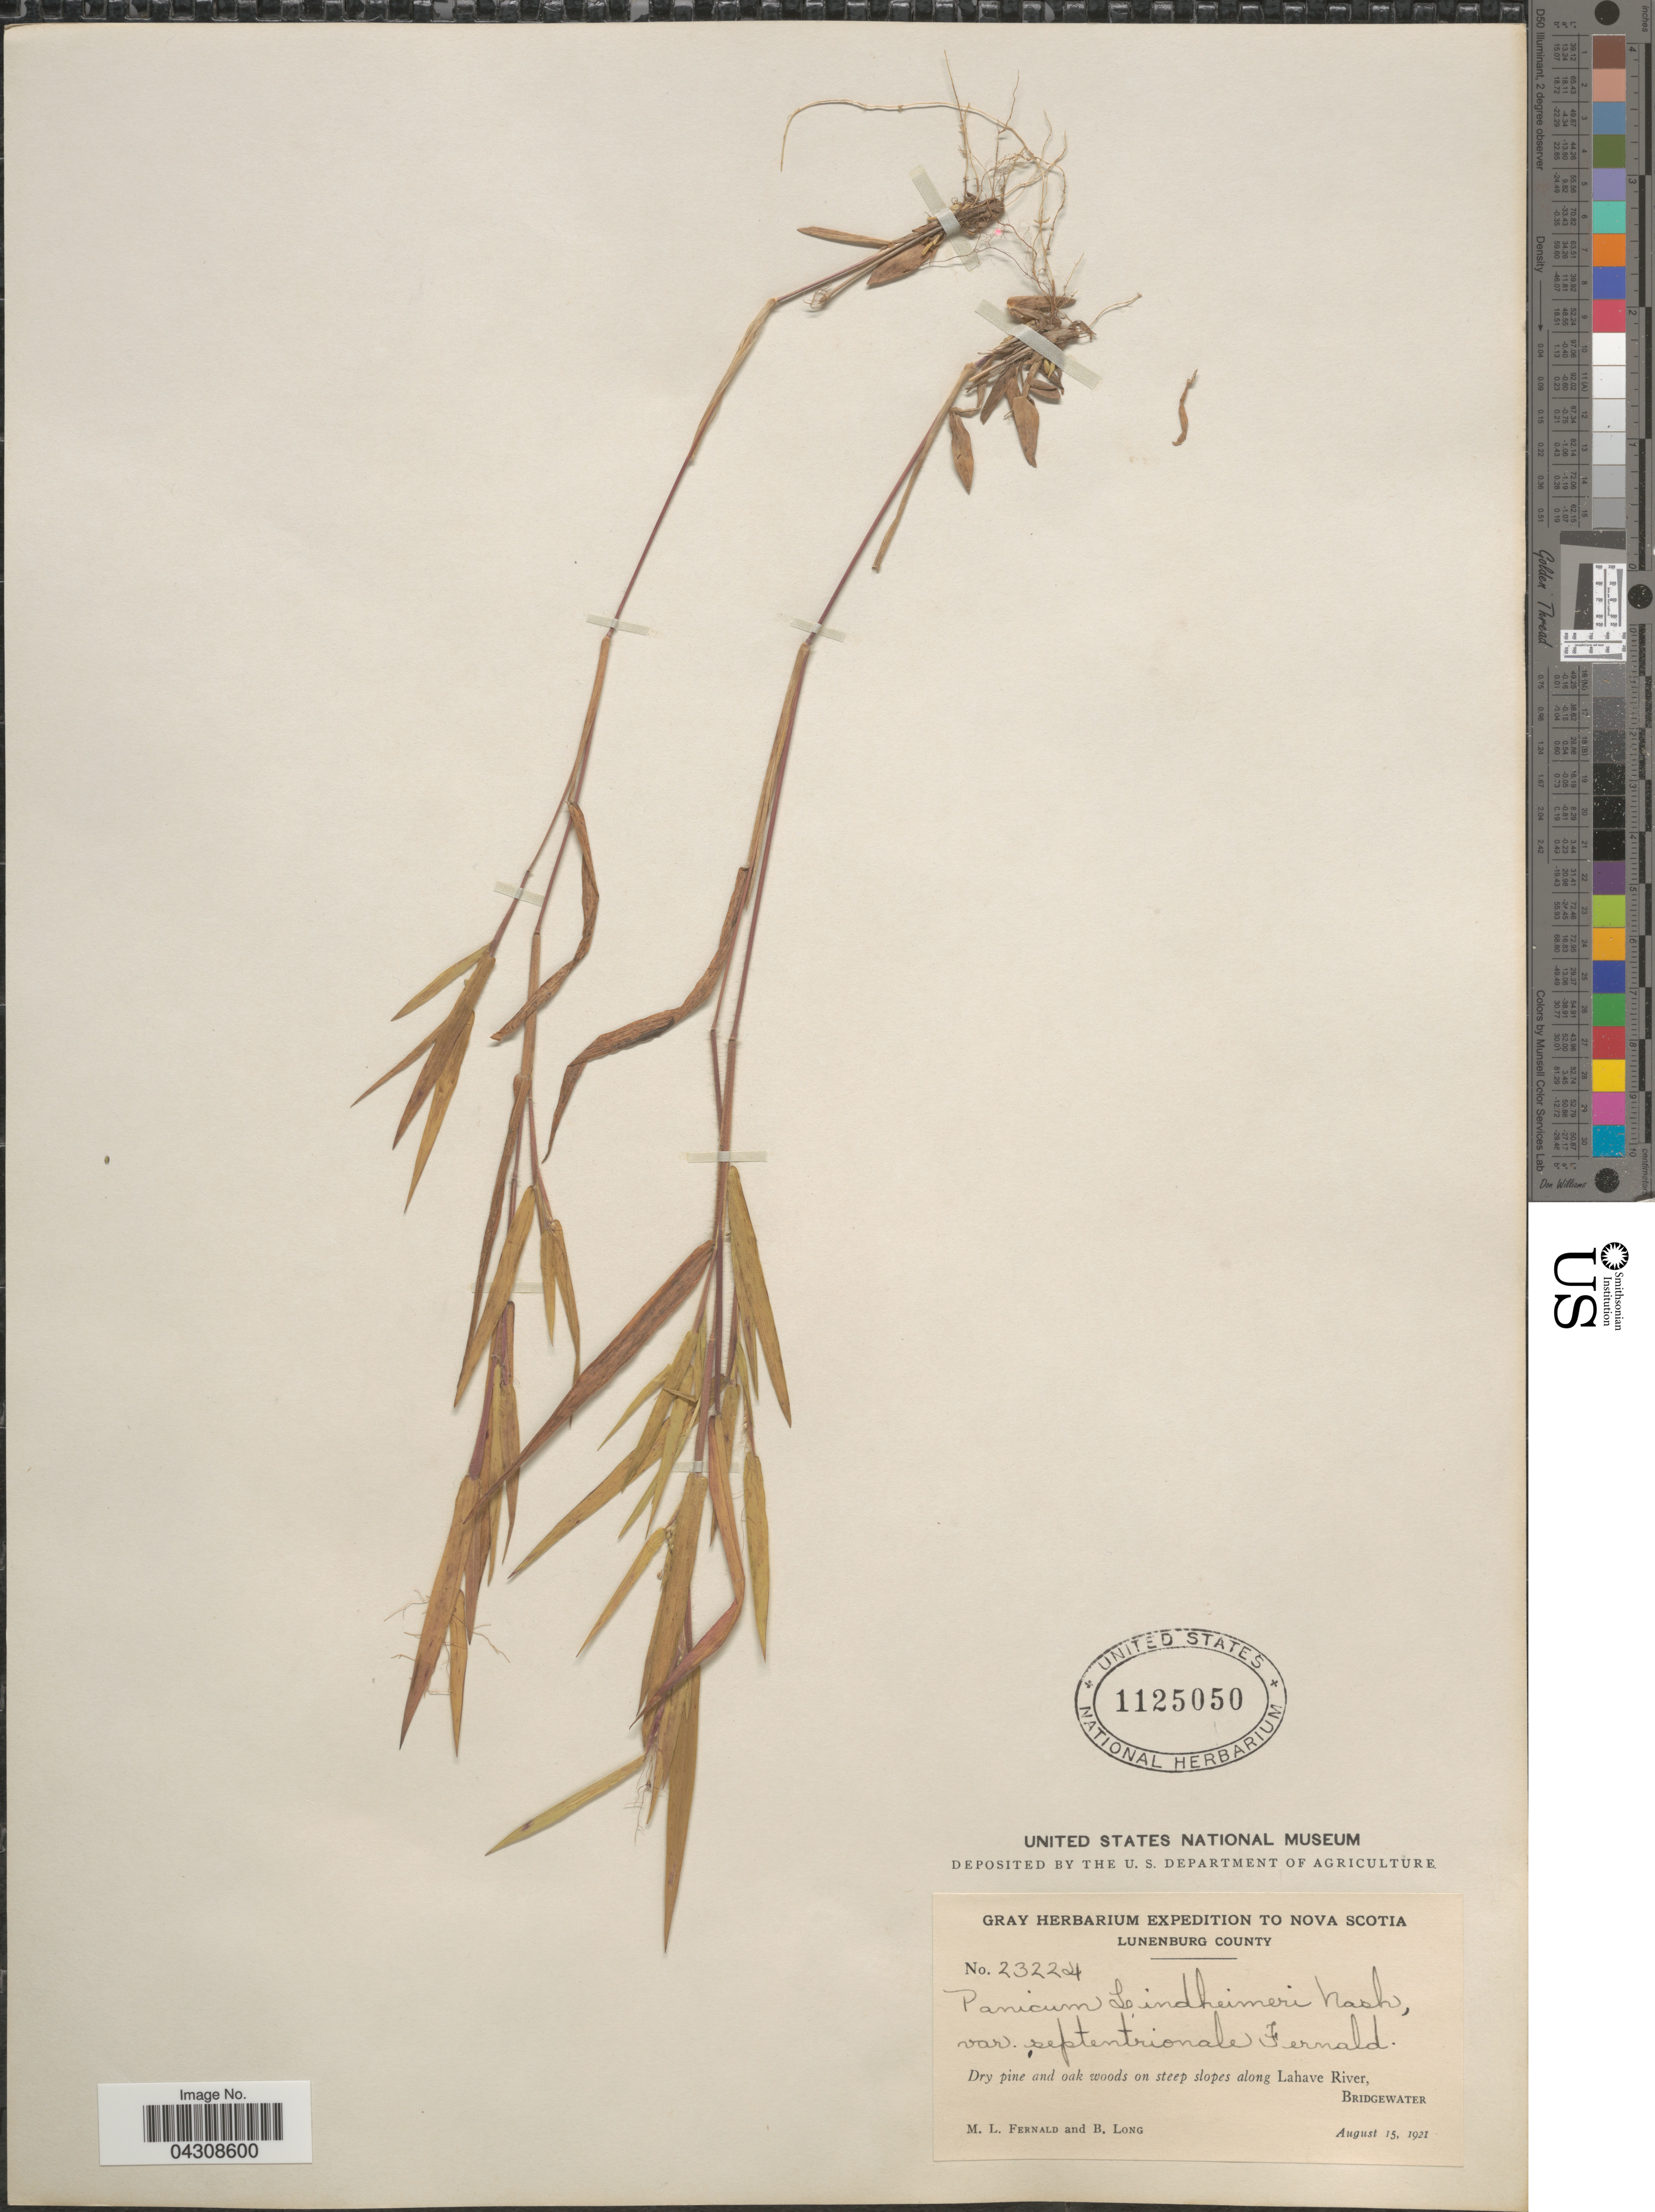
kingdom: Plantae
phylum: Tracheophyta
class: Liliopsida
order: Poales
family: Poaceae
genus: Dichanthelium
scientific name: Dichanthelium acuminatum var. acuminatum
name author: (Sw.) Gould & C.A. Clark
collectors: M. L. Fernald & B. Long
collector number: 23224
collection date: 1921-08-15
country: Canada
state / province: Nova Scotia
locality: Gray Herbarium Expedition to Nova Scotia. Lunenburg County. Dry pine and oak woods on steep slopes along Lahave River, Bridgewater.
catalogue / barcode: US 1125050